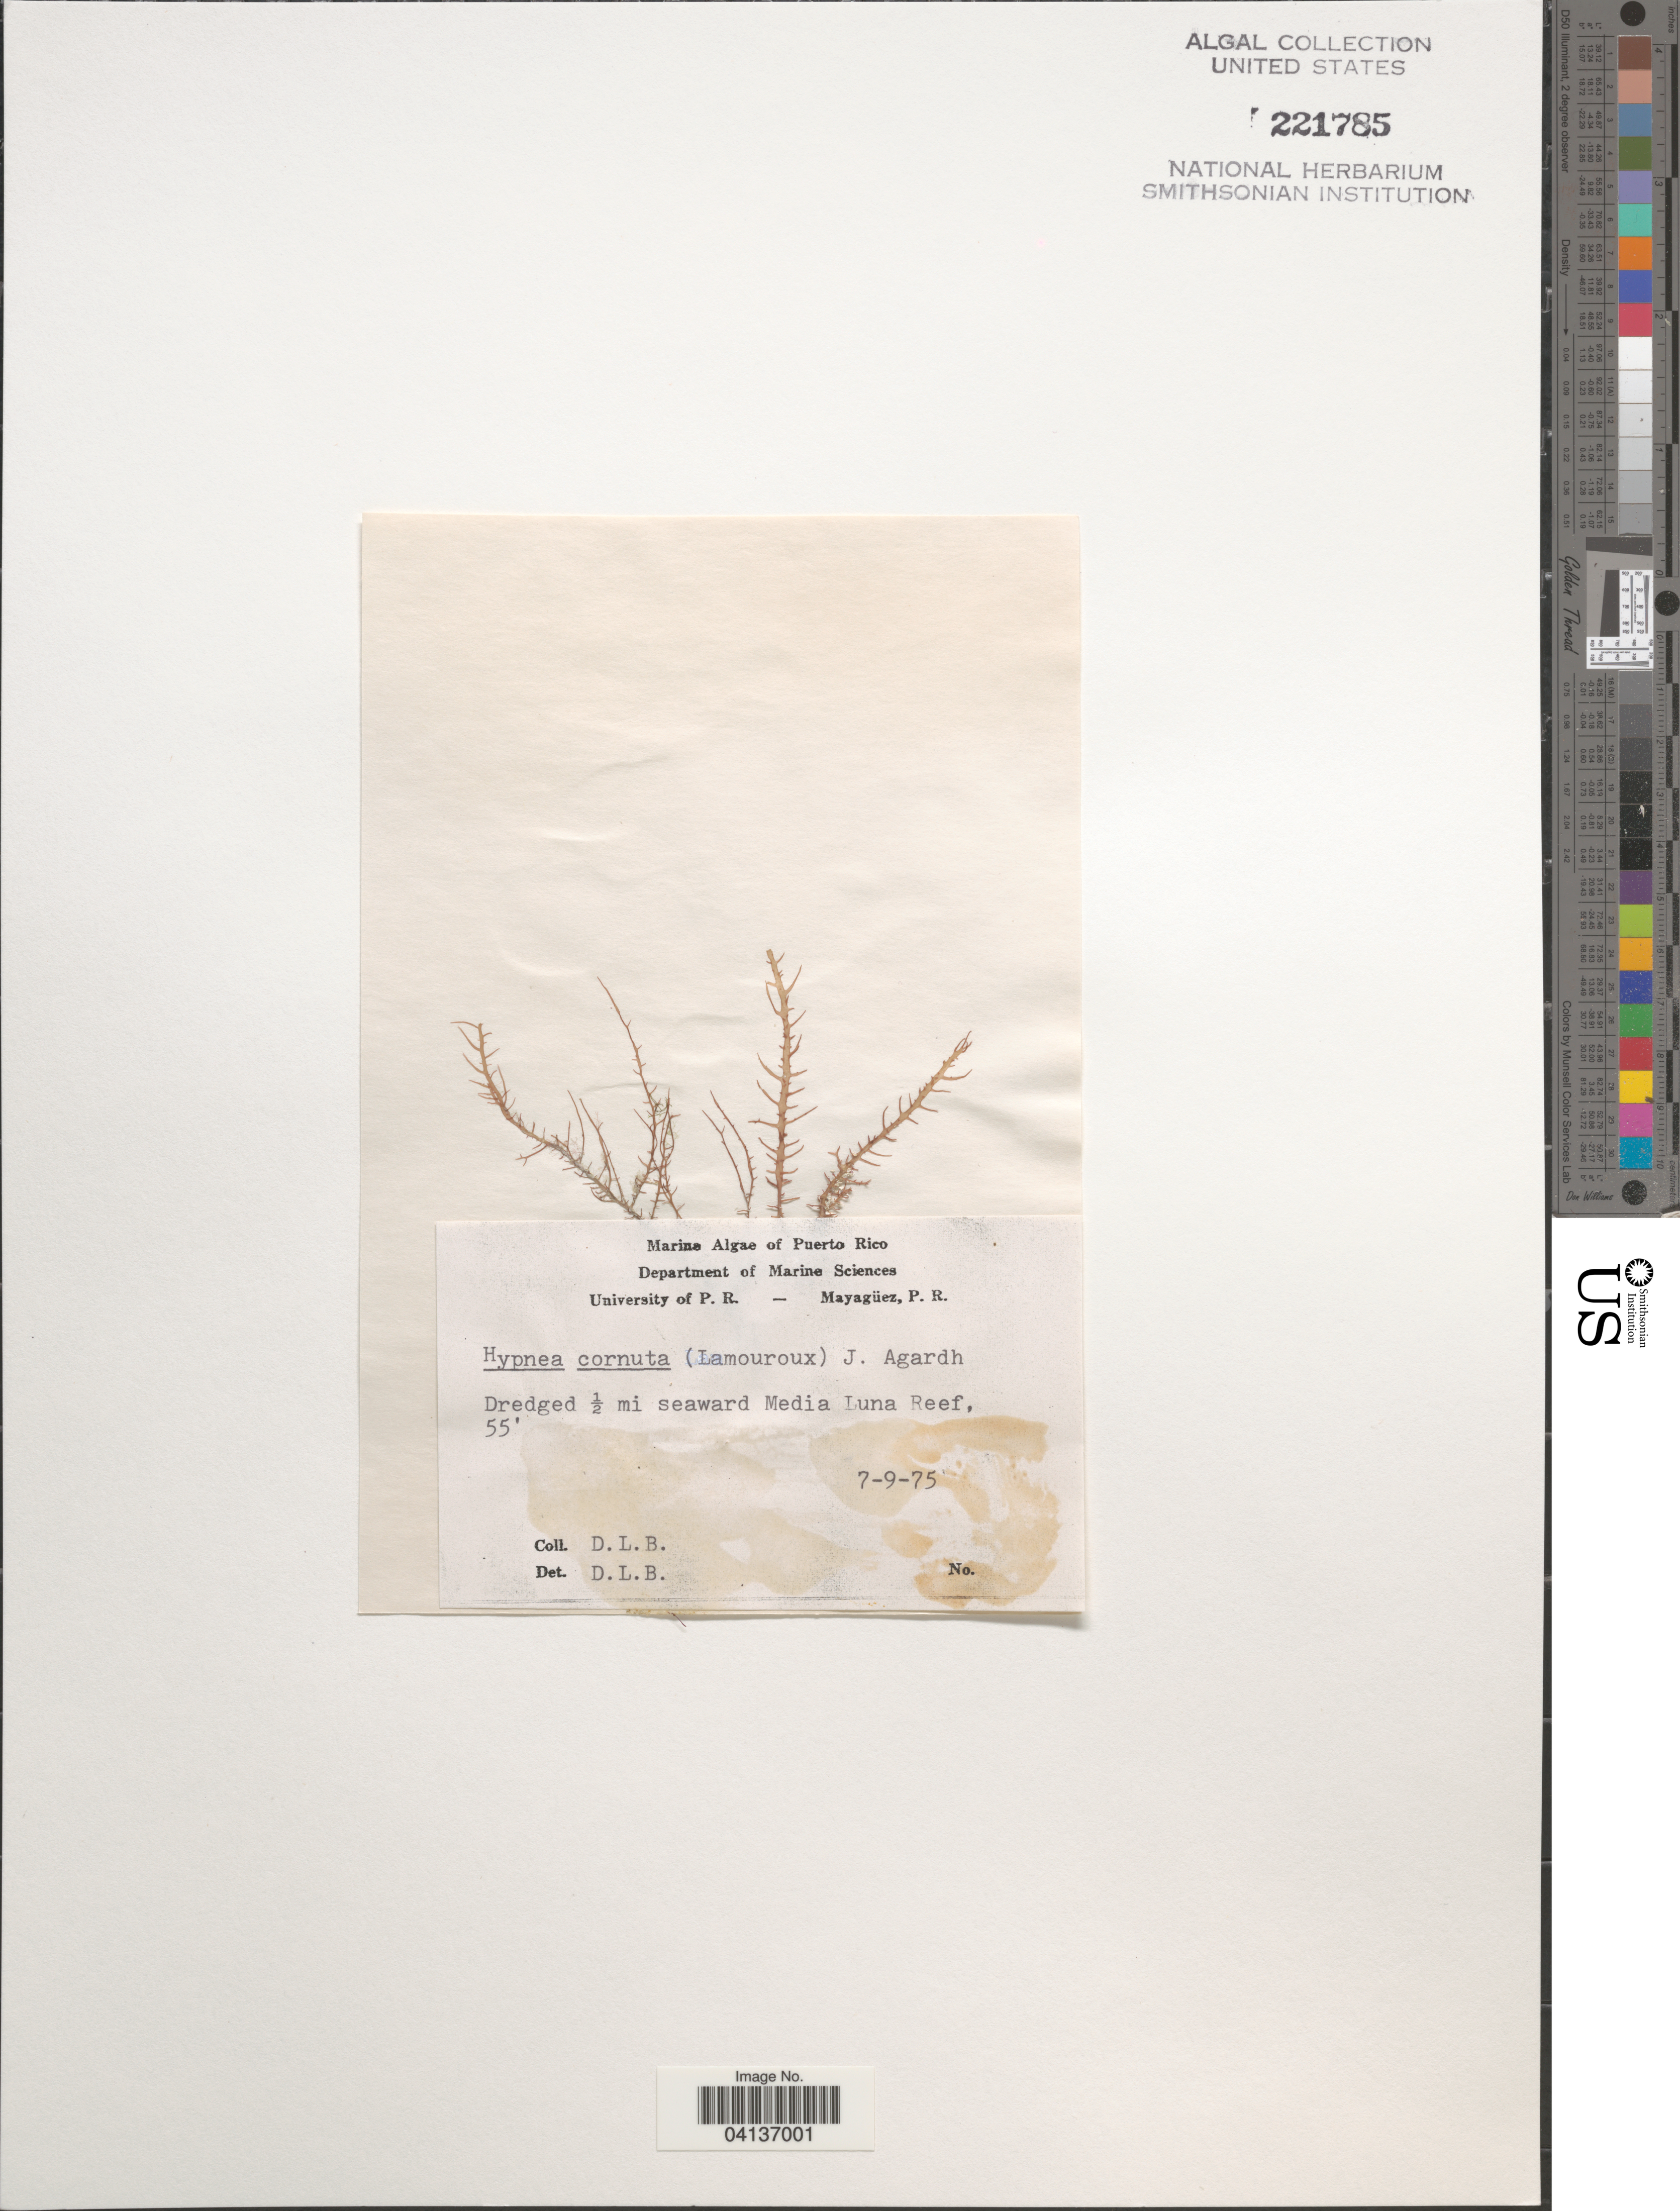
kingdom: Plantae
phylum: Rhodophyta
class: Florideophyceae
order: Gigartinales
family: Cystocloniaceae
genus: Hypnea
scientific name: Hypnea cornuta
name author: (Kütz.) J. Agardh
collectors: D. L. B.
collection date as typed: Transcribed d/m/y: 7/9/75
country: Puerto Rico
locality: Dredged ½ mi seaward Media Luna Reef.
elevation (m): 17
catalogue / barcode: US 221785